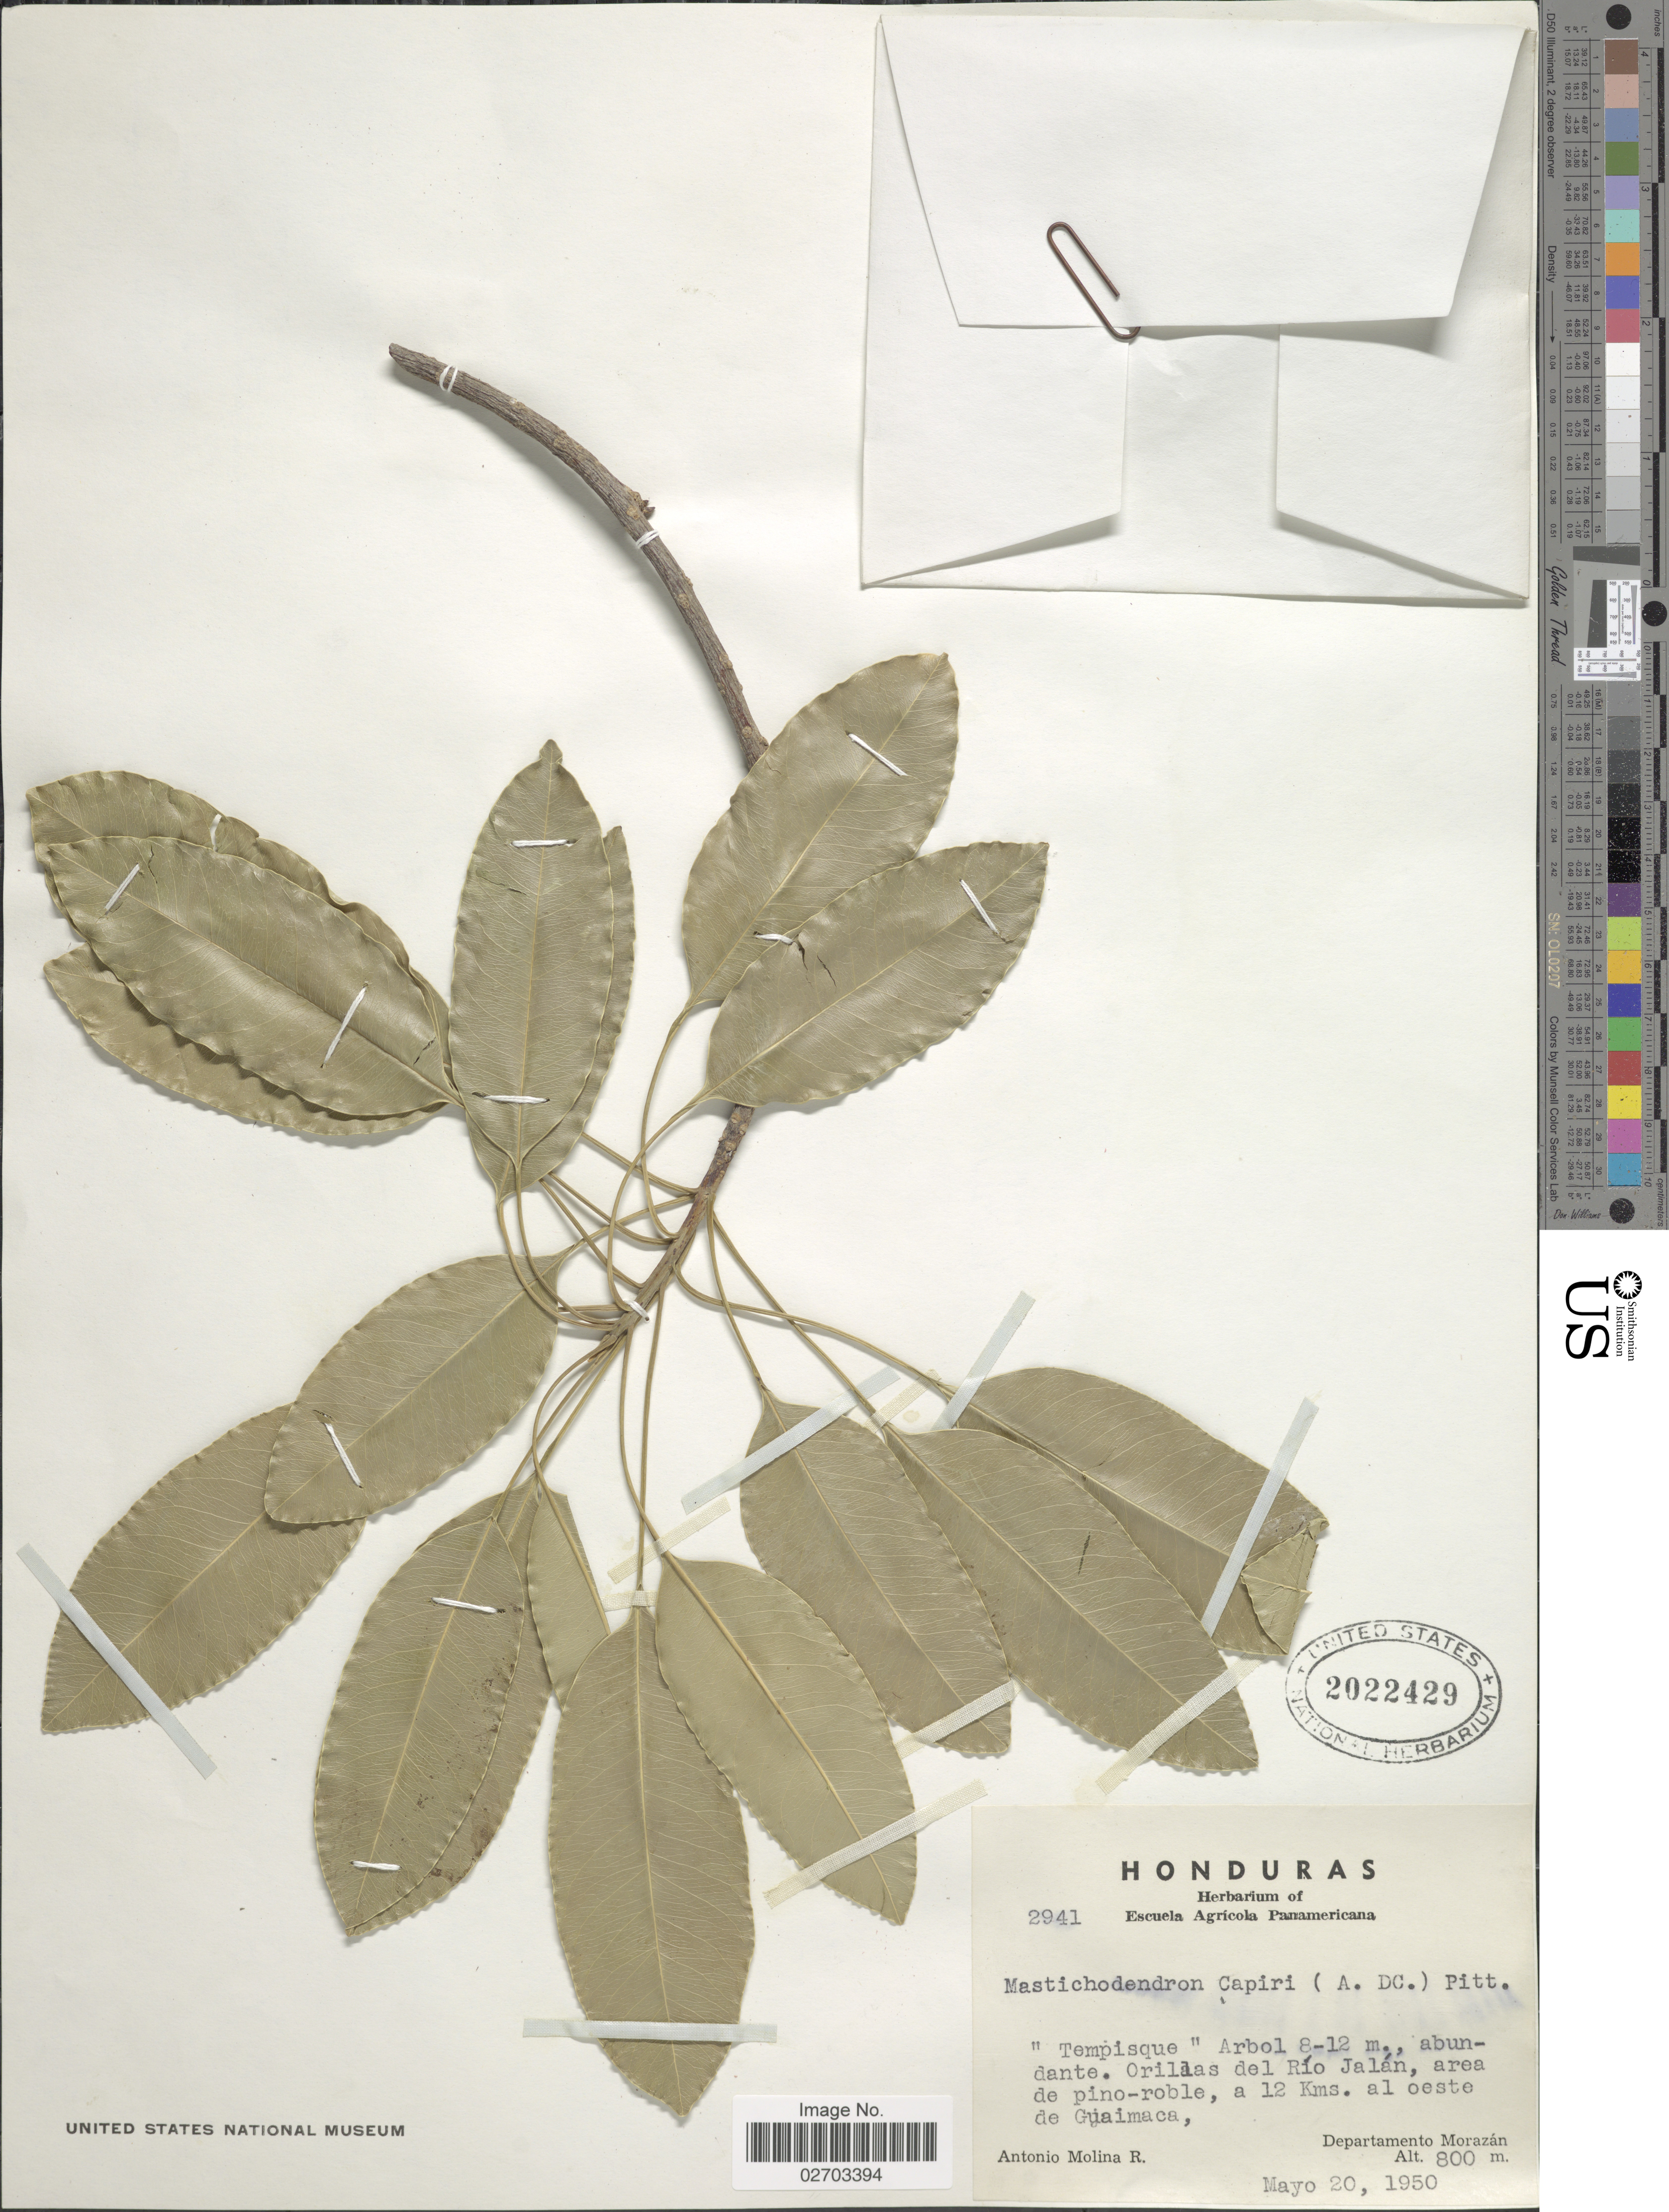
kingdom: Plantae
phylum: Tracheophyta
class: Magnoliopsida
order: Ericales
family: Sapotaceae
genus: Sideroxylon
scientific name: Sideroxylon capiri subsp. tempisque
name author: (Pittier) T.D. Penn.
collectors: A. Molina R.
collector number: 2941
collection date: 1950-05-20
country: Honduras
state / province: Fco. Morazán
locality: Orillas del Rio Jalan, area de pino-roble, a 12 kms. al oeste de Guaimaca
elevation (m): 800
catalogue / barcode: US 2022429